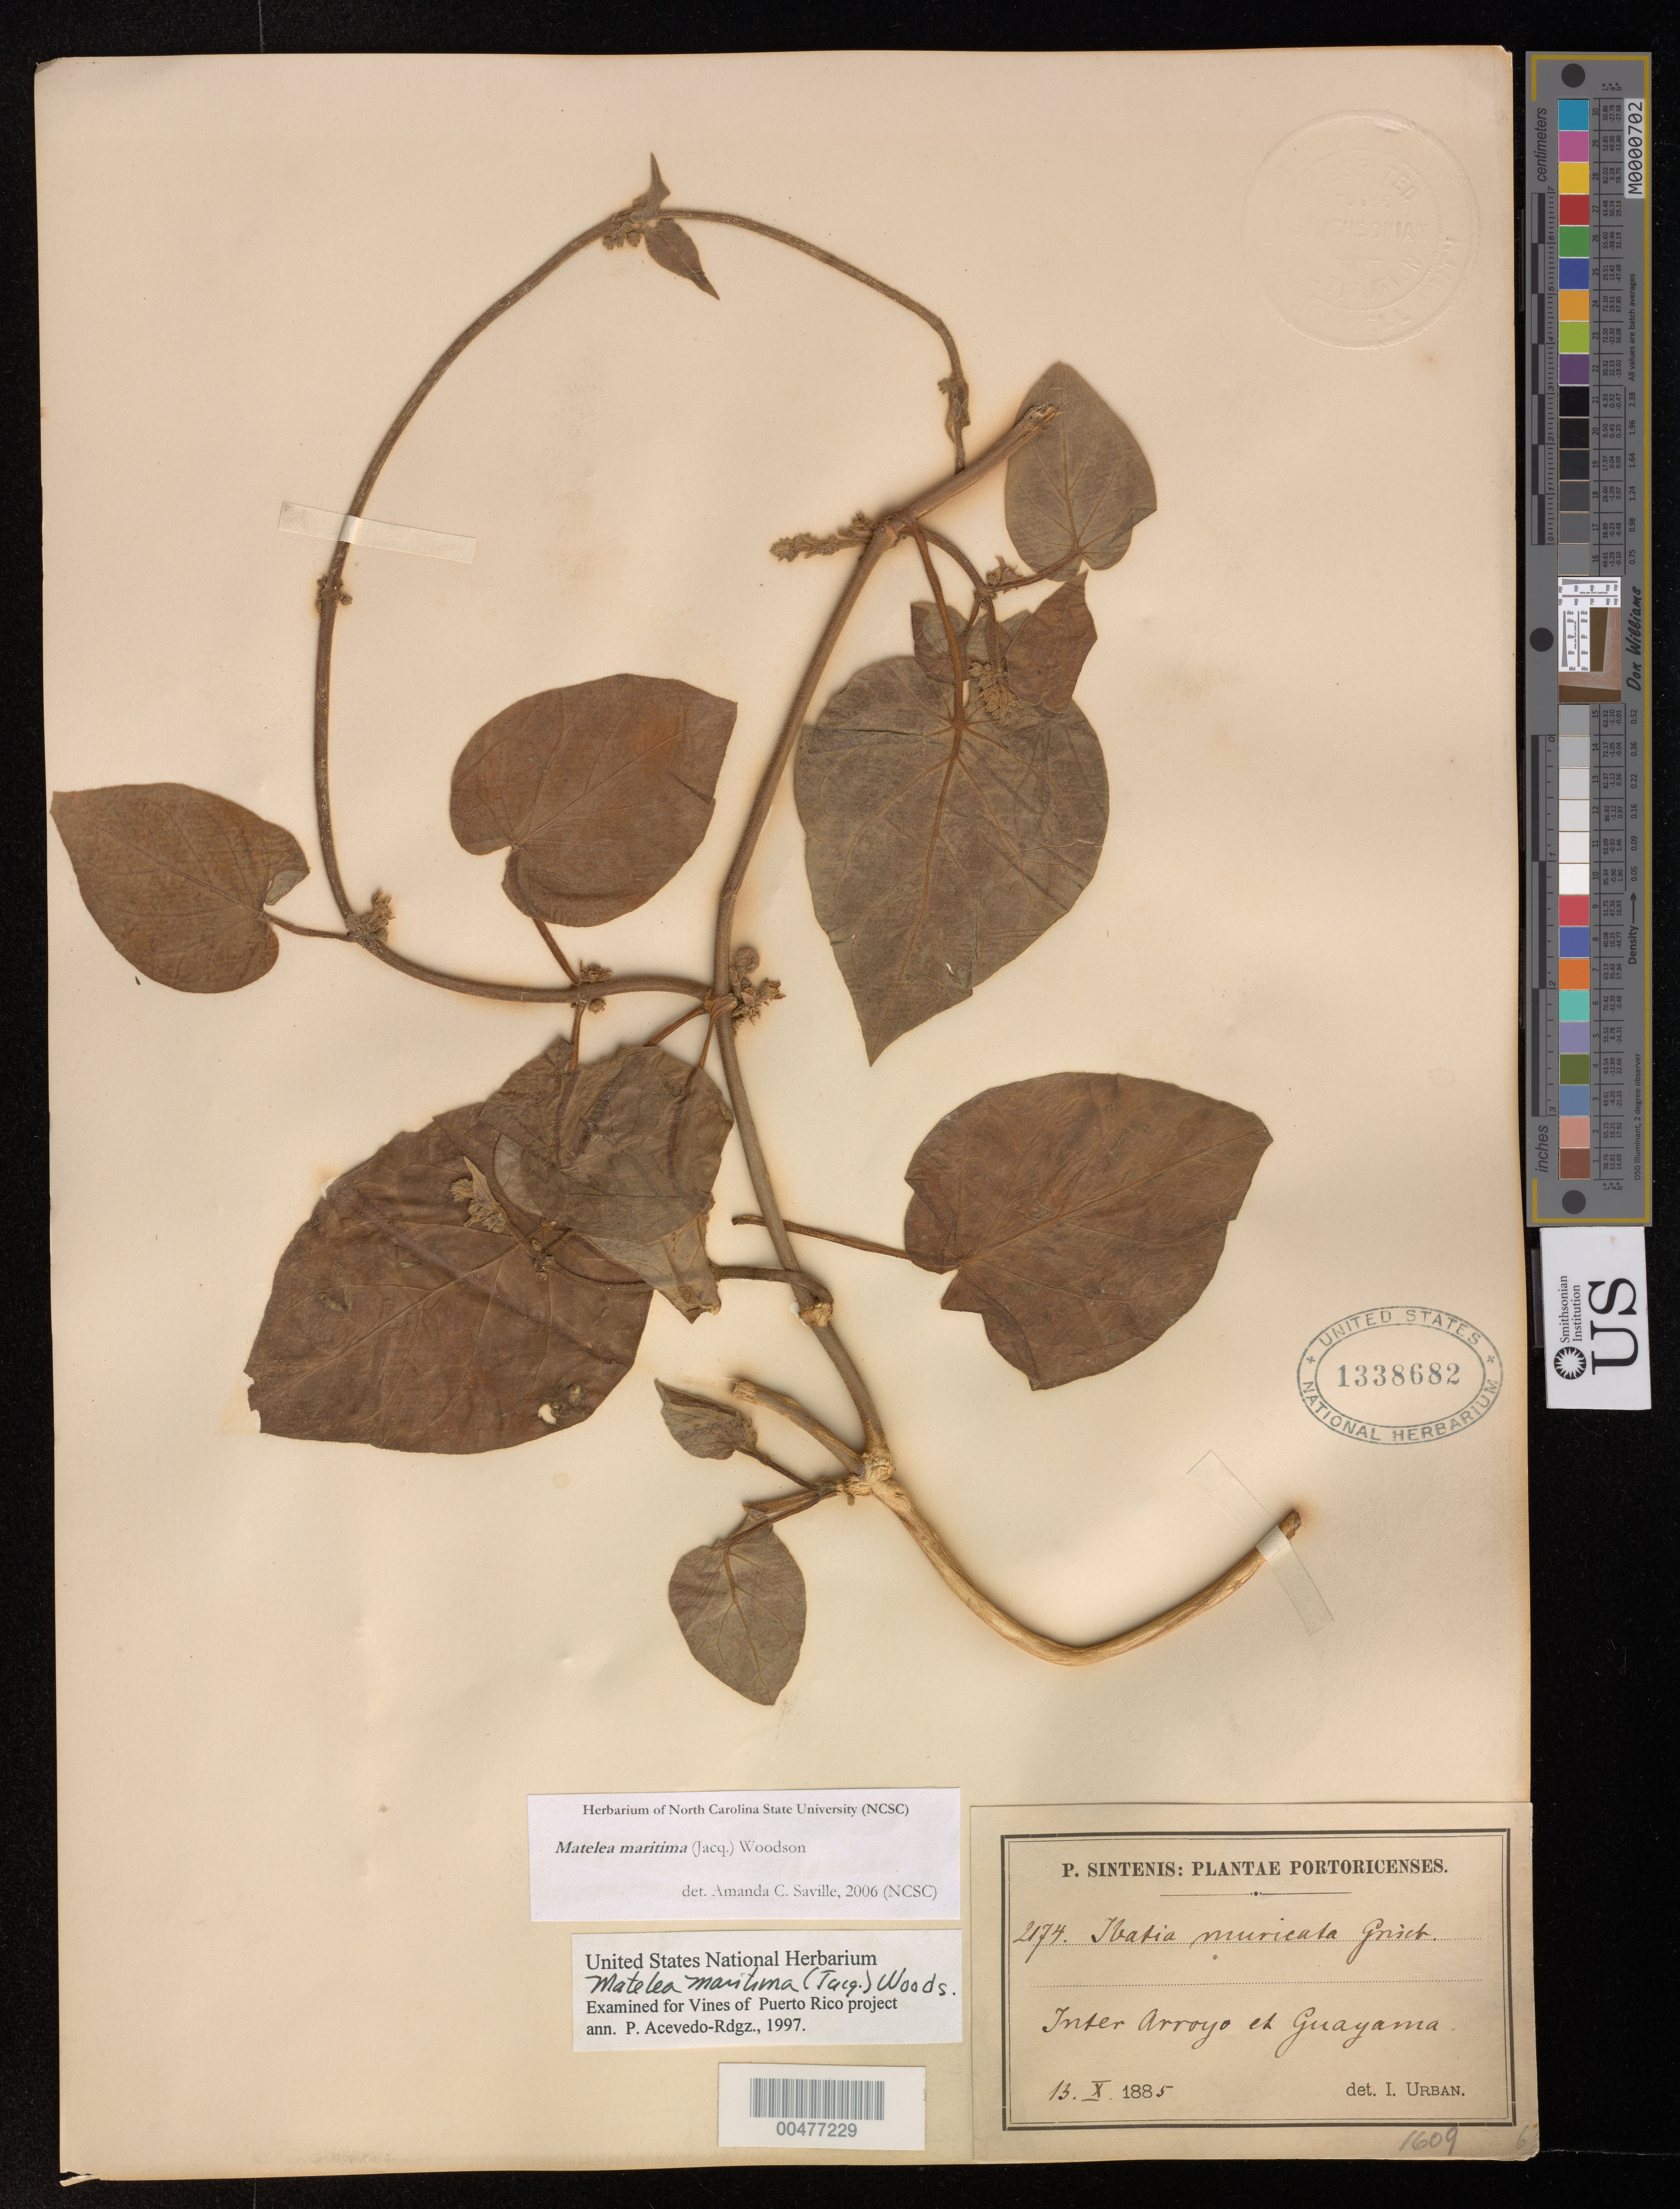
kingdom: Plantae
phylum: Tracheophyta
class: Magnoliopsida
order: Gentianales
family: Apocynaceae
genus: Matelea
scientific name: Matelea maritima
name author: (Jacq.) Woodson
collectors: P. Sintenis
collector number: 2174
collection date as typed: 13 Oct 1885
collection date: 1885-10-13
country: Puerto Rico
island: Greater Antilles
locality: Inter Arroyo el Guayama.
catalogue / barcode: US 1338682